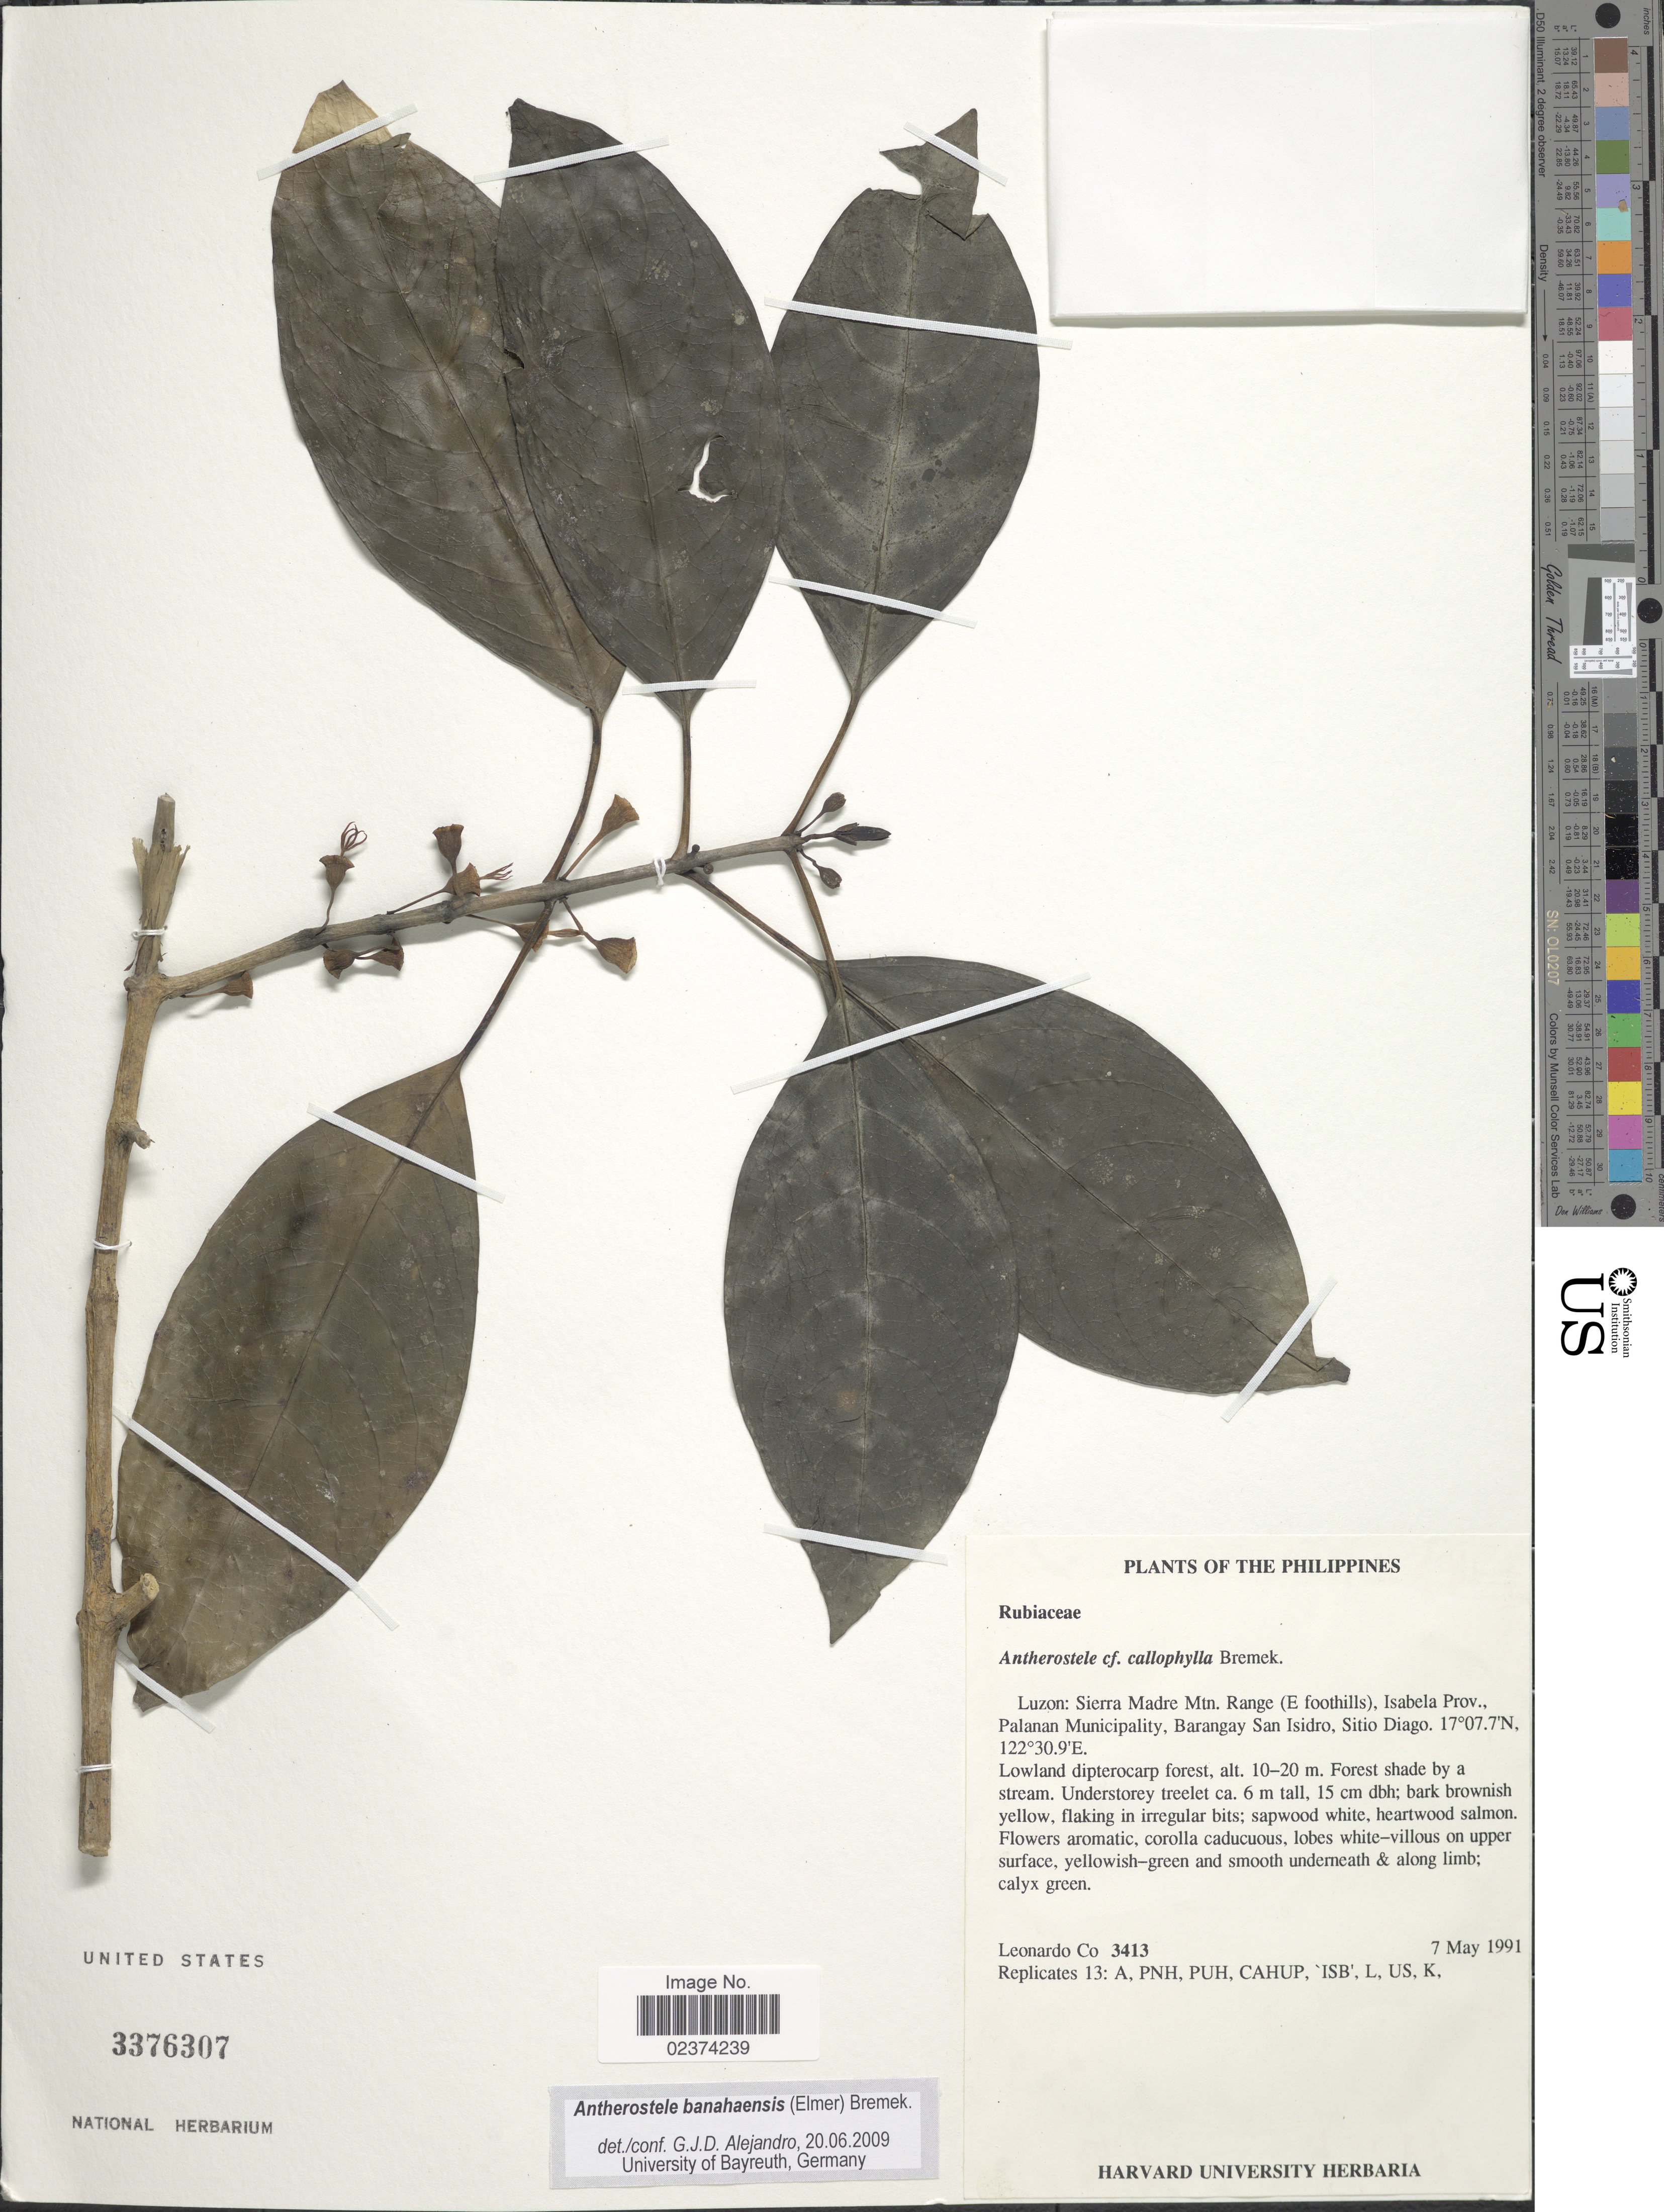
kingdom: Plantae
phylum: Tracheophyta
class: Magnoliopsida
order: Gentianales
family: Rubiaceae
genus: Antherostele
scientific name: Antherostele banahaensis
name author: (Elmer) Bremek.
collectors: L. Co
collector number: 3413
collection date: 1991-05-07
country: Philippines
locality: Luzon: Sierra Madre Mtn. Range (E foothills), Isabela Prov., Palanan Municipality, Barangay San Isidro, Sitio Diago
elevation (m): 10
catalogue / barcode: US 3376307